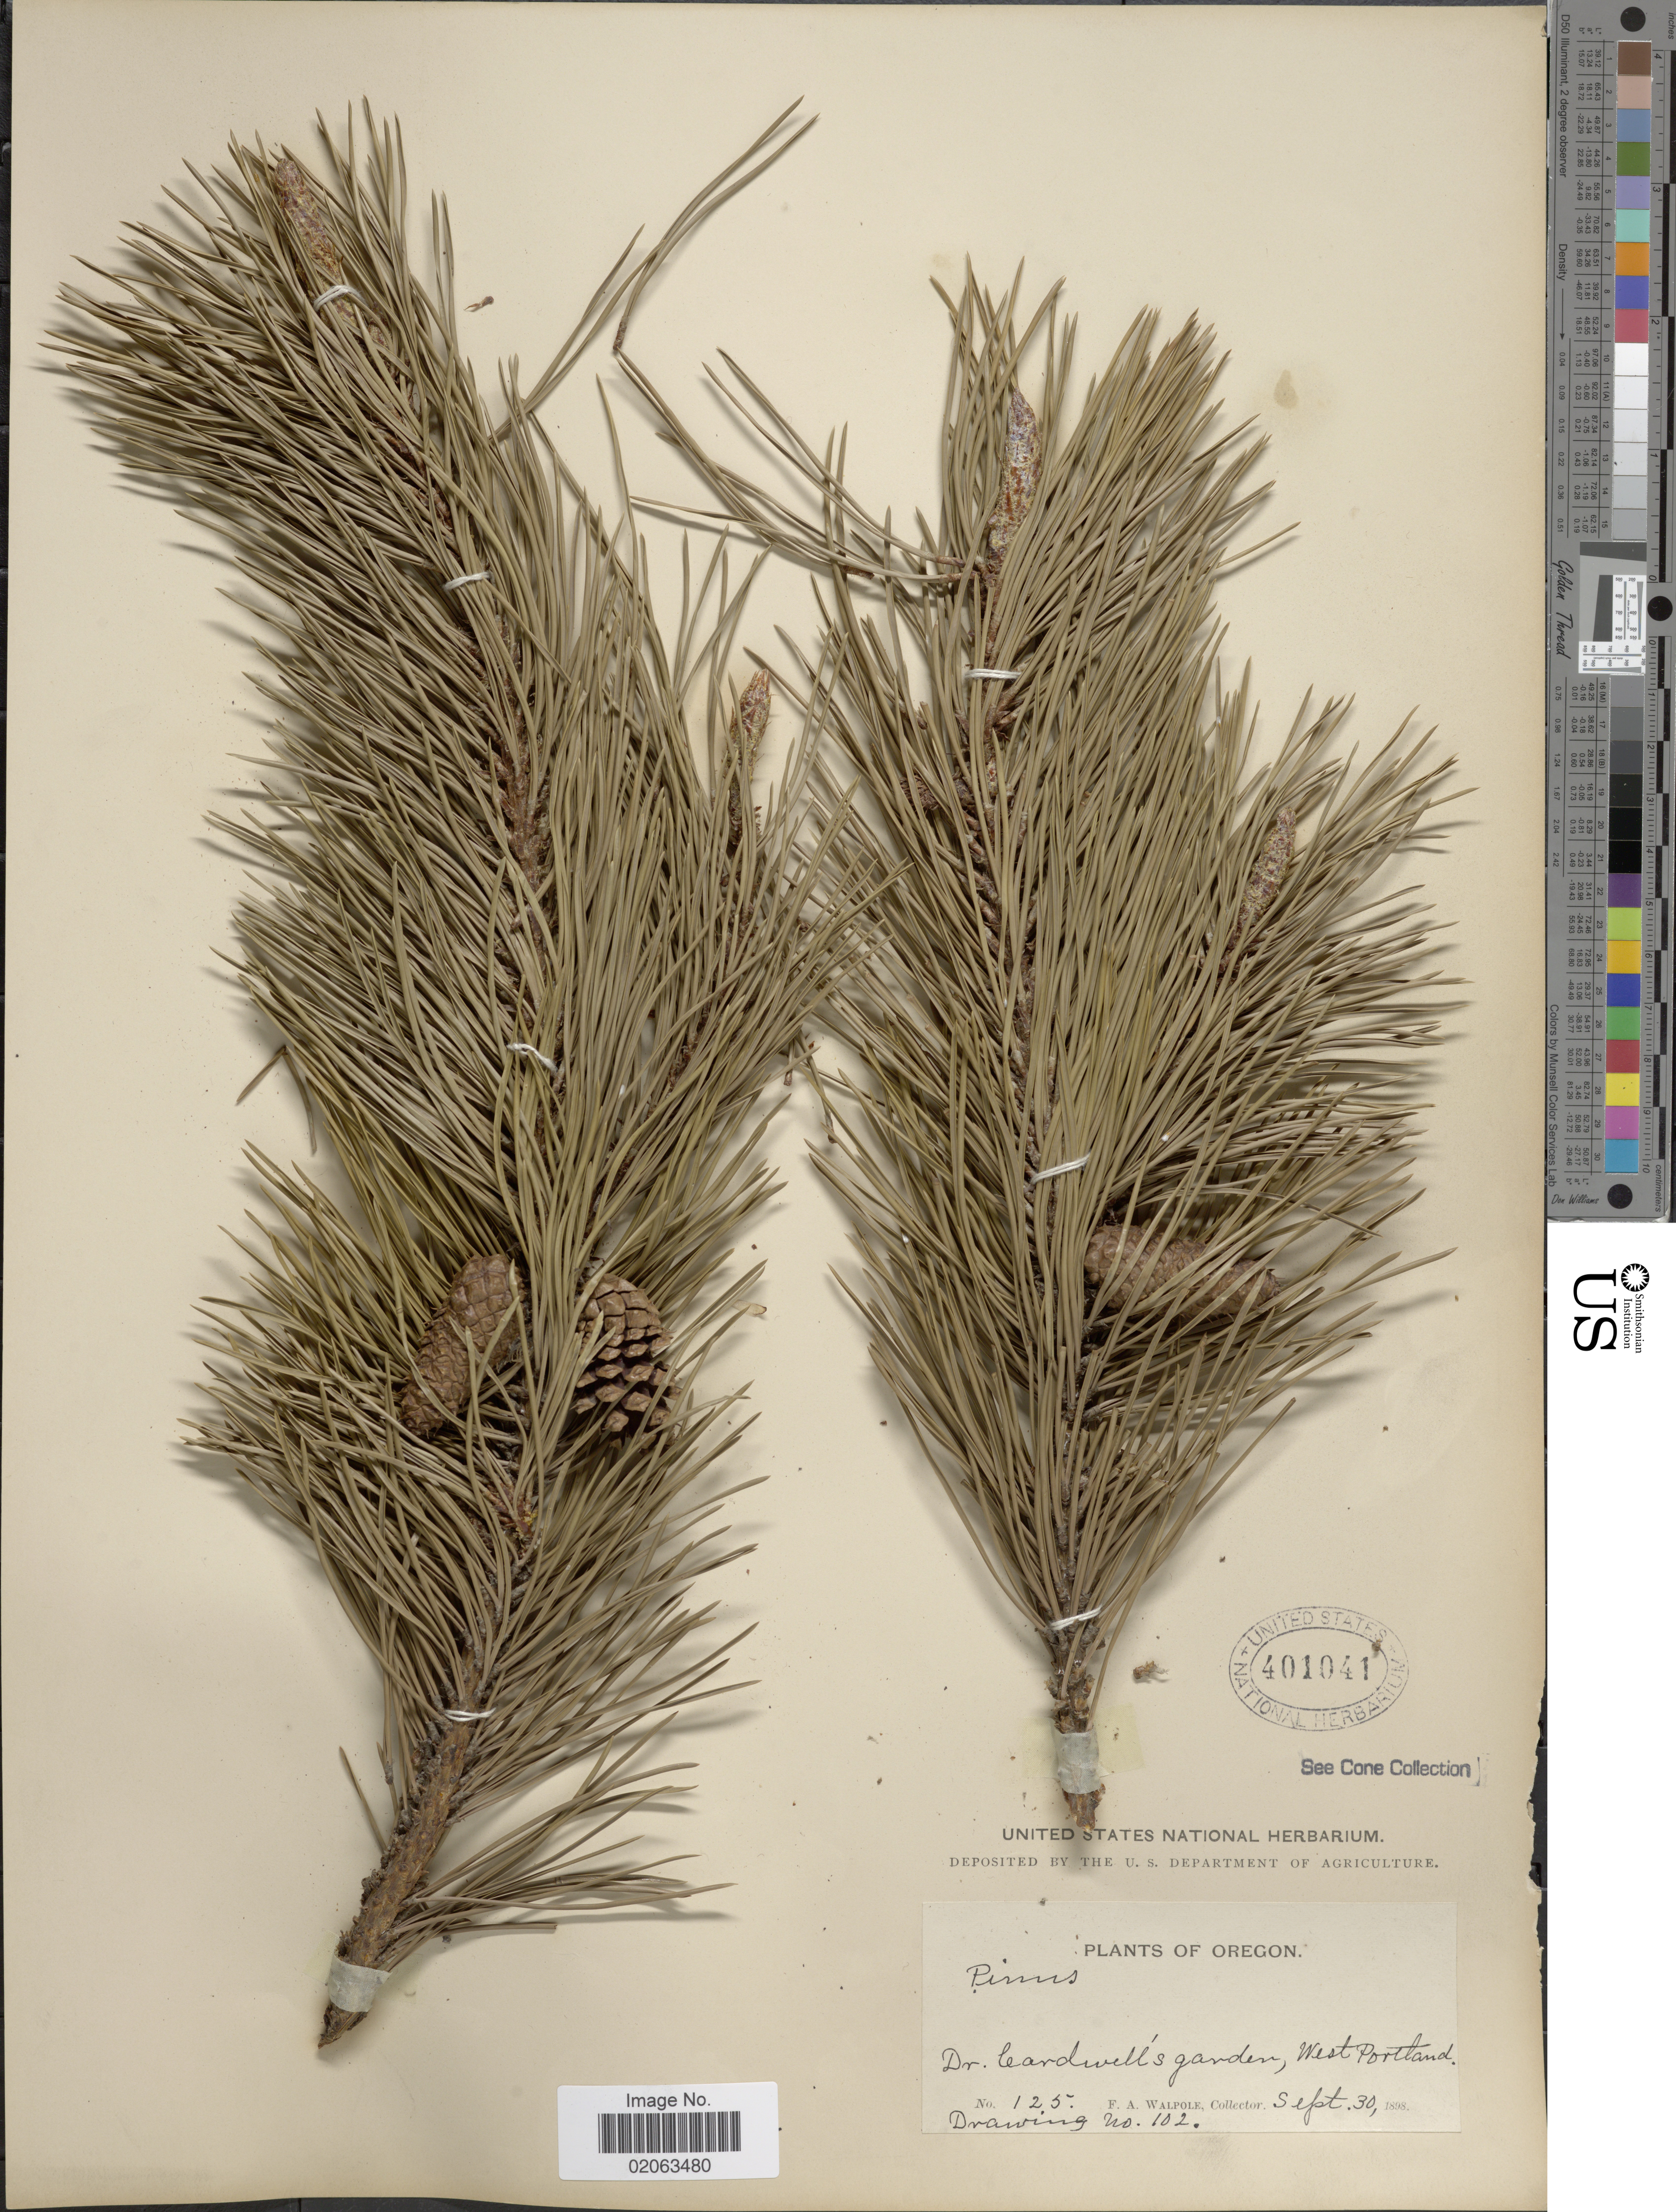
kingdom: Plantae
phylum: Tracheophyta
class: Pinopsida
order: Pinales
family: Pinaceae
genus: Pinus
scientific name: Pinus contorta var. contorta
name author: Douglas ex Loudon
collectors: F. Walpole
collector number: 125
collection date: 1898-09-30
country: United States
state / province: Oregon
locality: Dr. Cardwell's garden, West Portland.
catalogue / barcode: US 401041